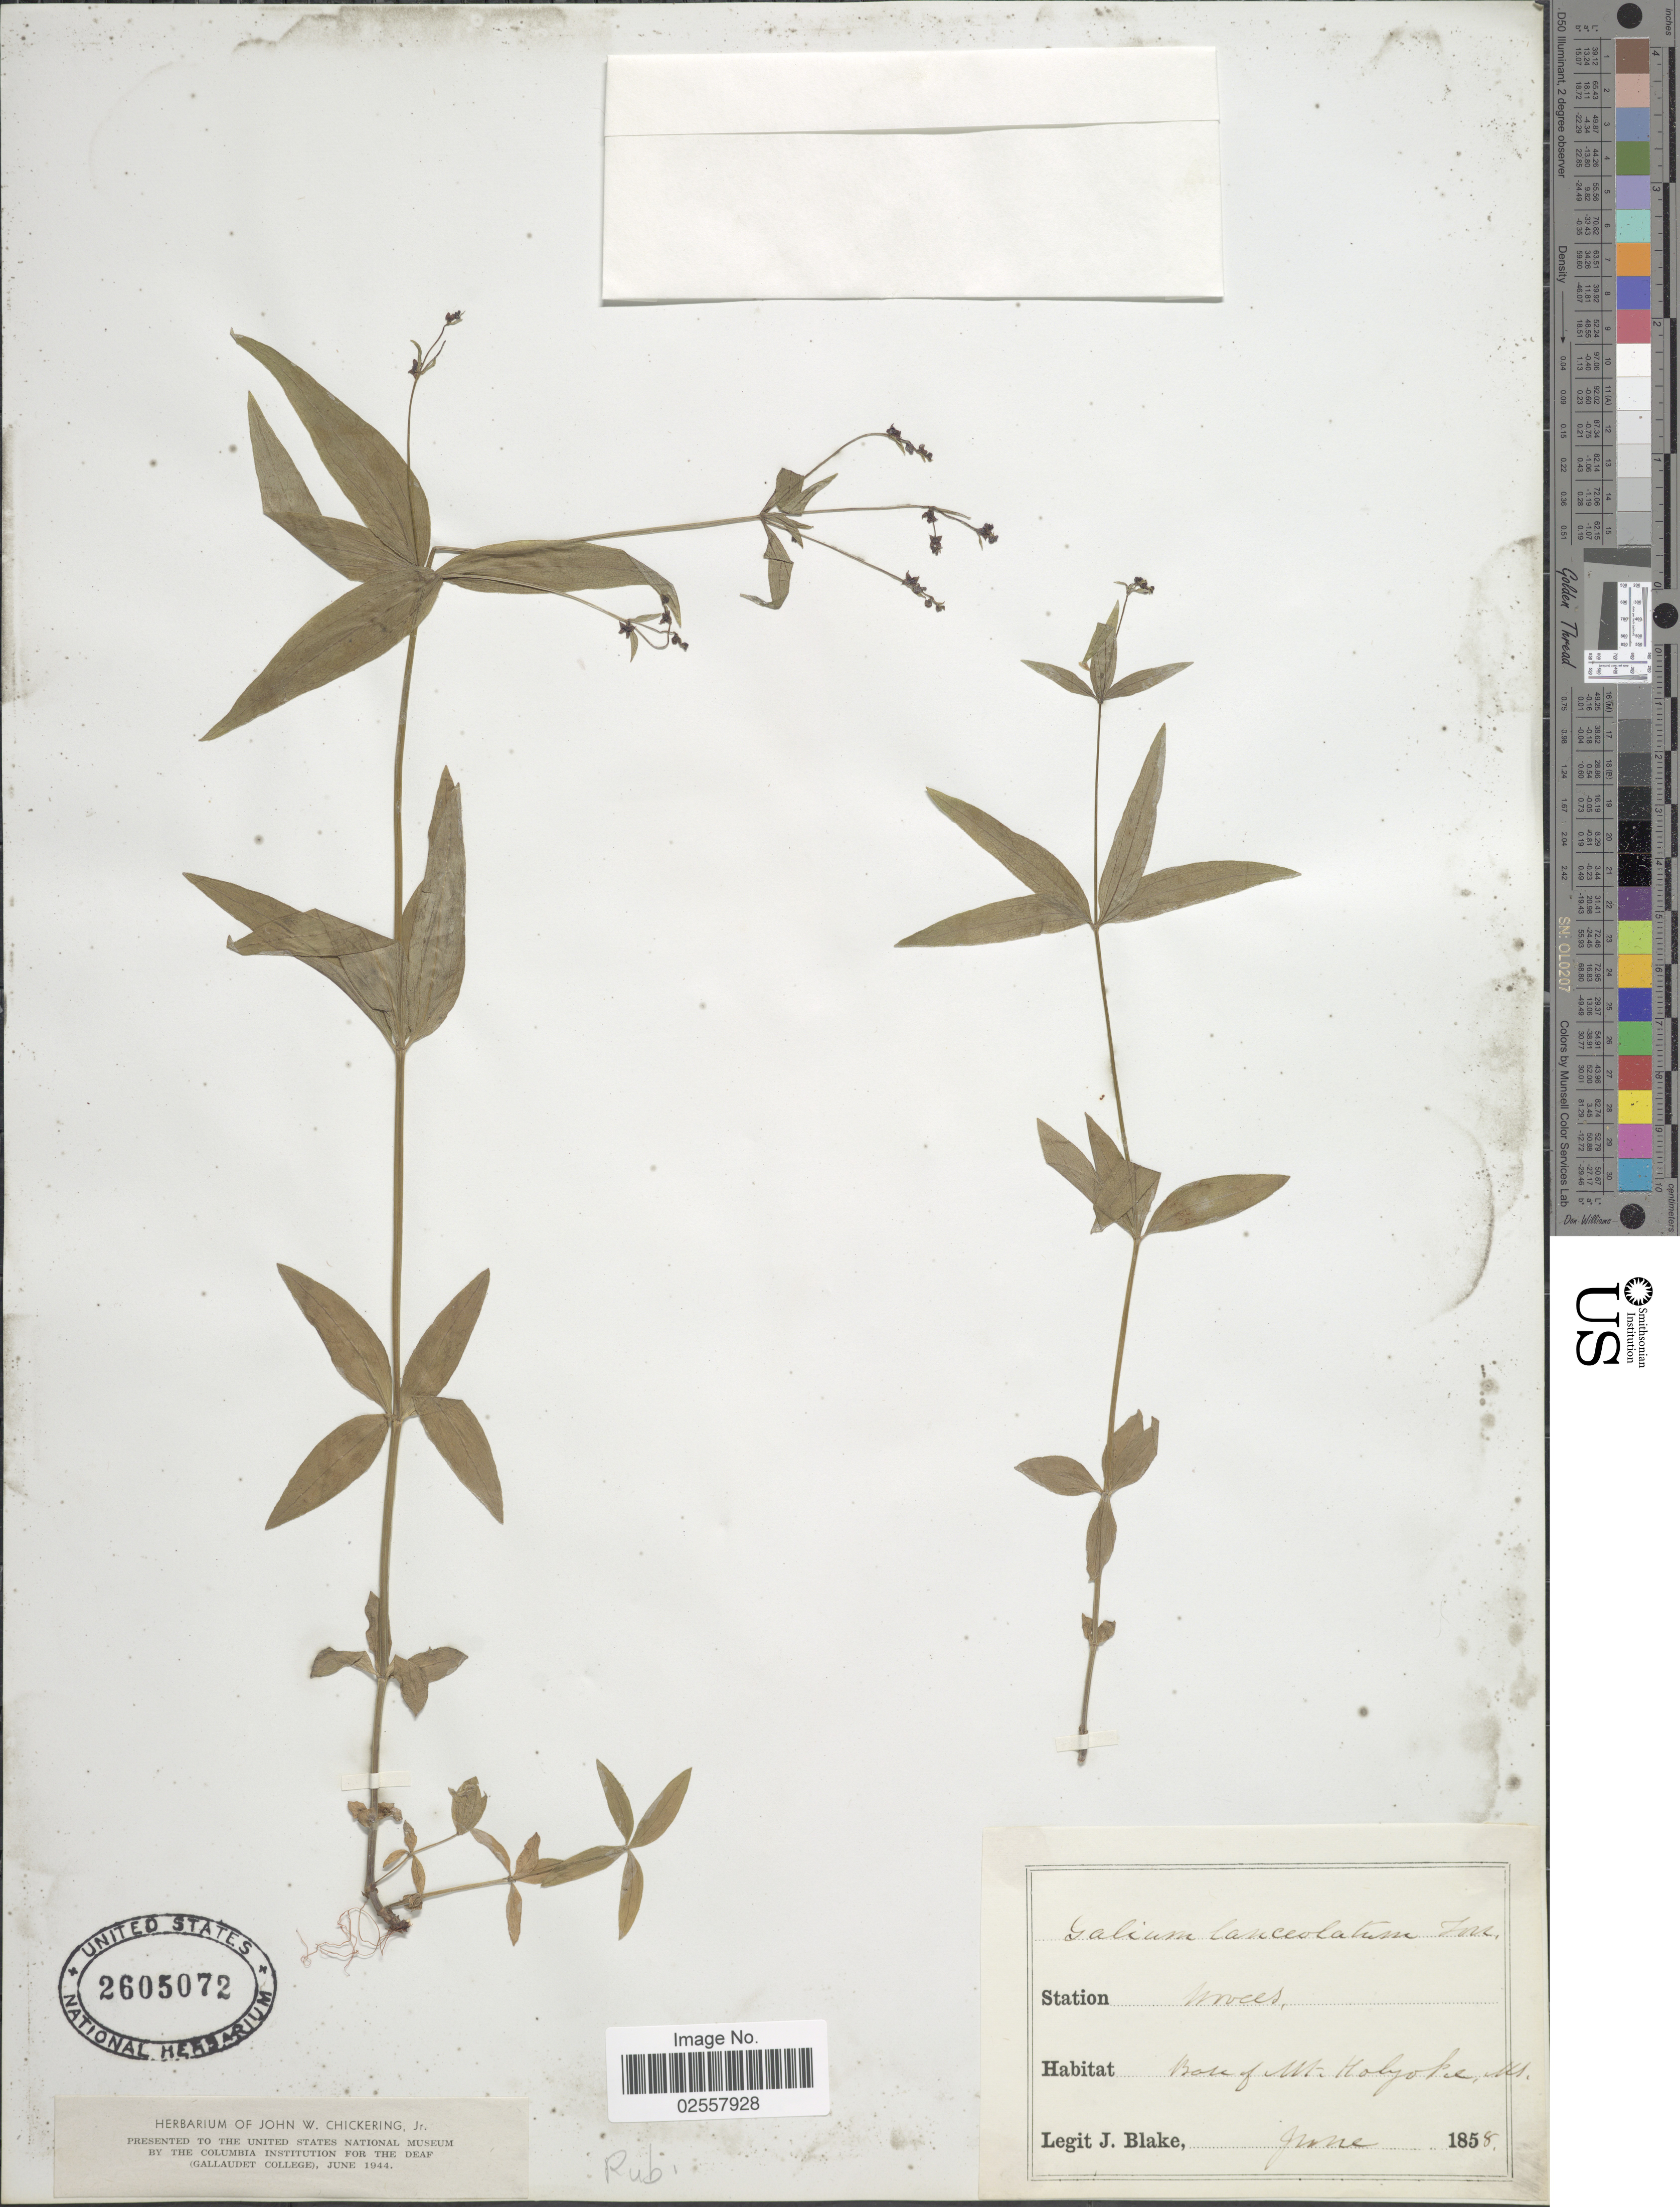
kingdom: Plantae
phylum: Tracheophyta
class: Magnoliopsida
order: Gentianales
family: Rubiaceae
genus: Galium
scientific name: Galium lanceolatum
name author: (Torr. & A. Gray) Torr.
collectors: J. Blake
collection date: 1858-06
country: United States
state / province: Massachusetts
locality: Base of Mt. Holyoke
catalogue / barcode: US 2605072